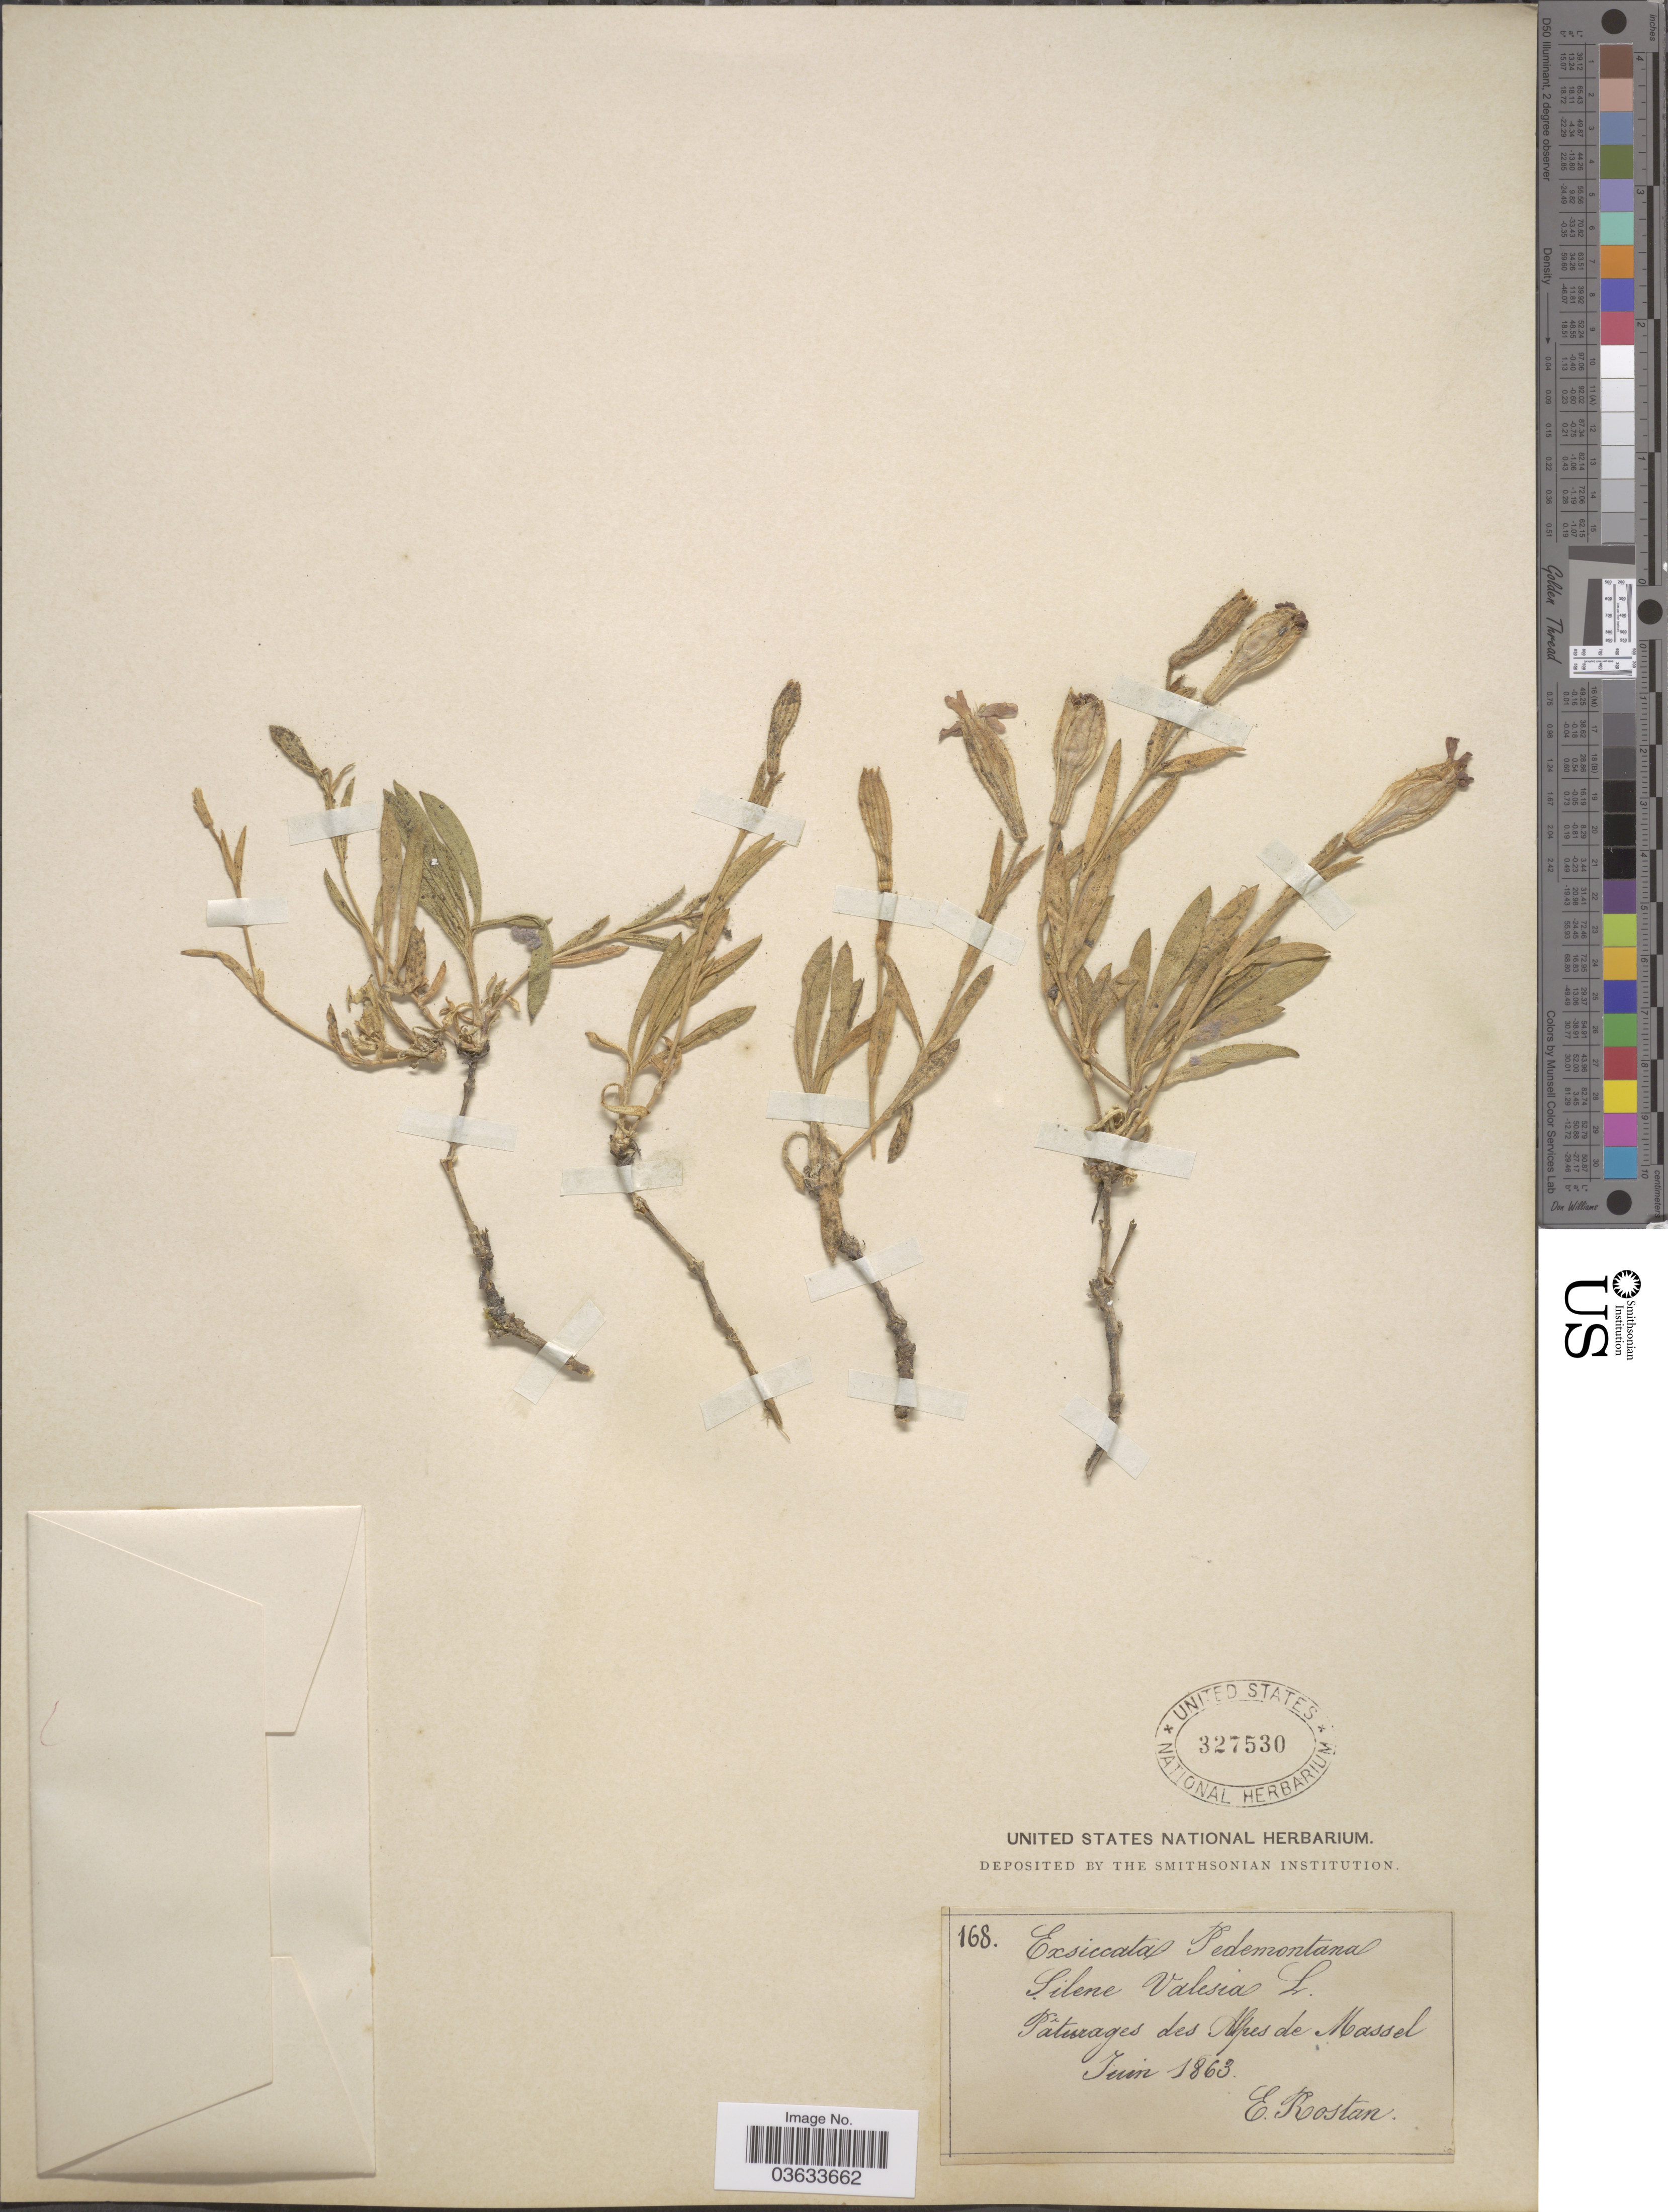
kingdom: Plantae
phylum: Tracheophyta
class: Magnoliopsida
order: Caryophyllales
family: Caryophyllaceae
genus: Silene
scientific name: Silene vallesia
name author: L.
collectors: E. Rostan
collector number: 168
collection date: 1863-06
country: Italy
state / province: Piedmont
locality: Pedemontana. Pâturages des Alpes de Massel.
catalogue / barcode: US 327530